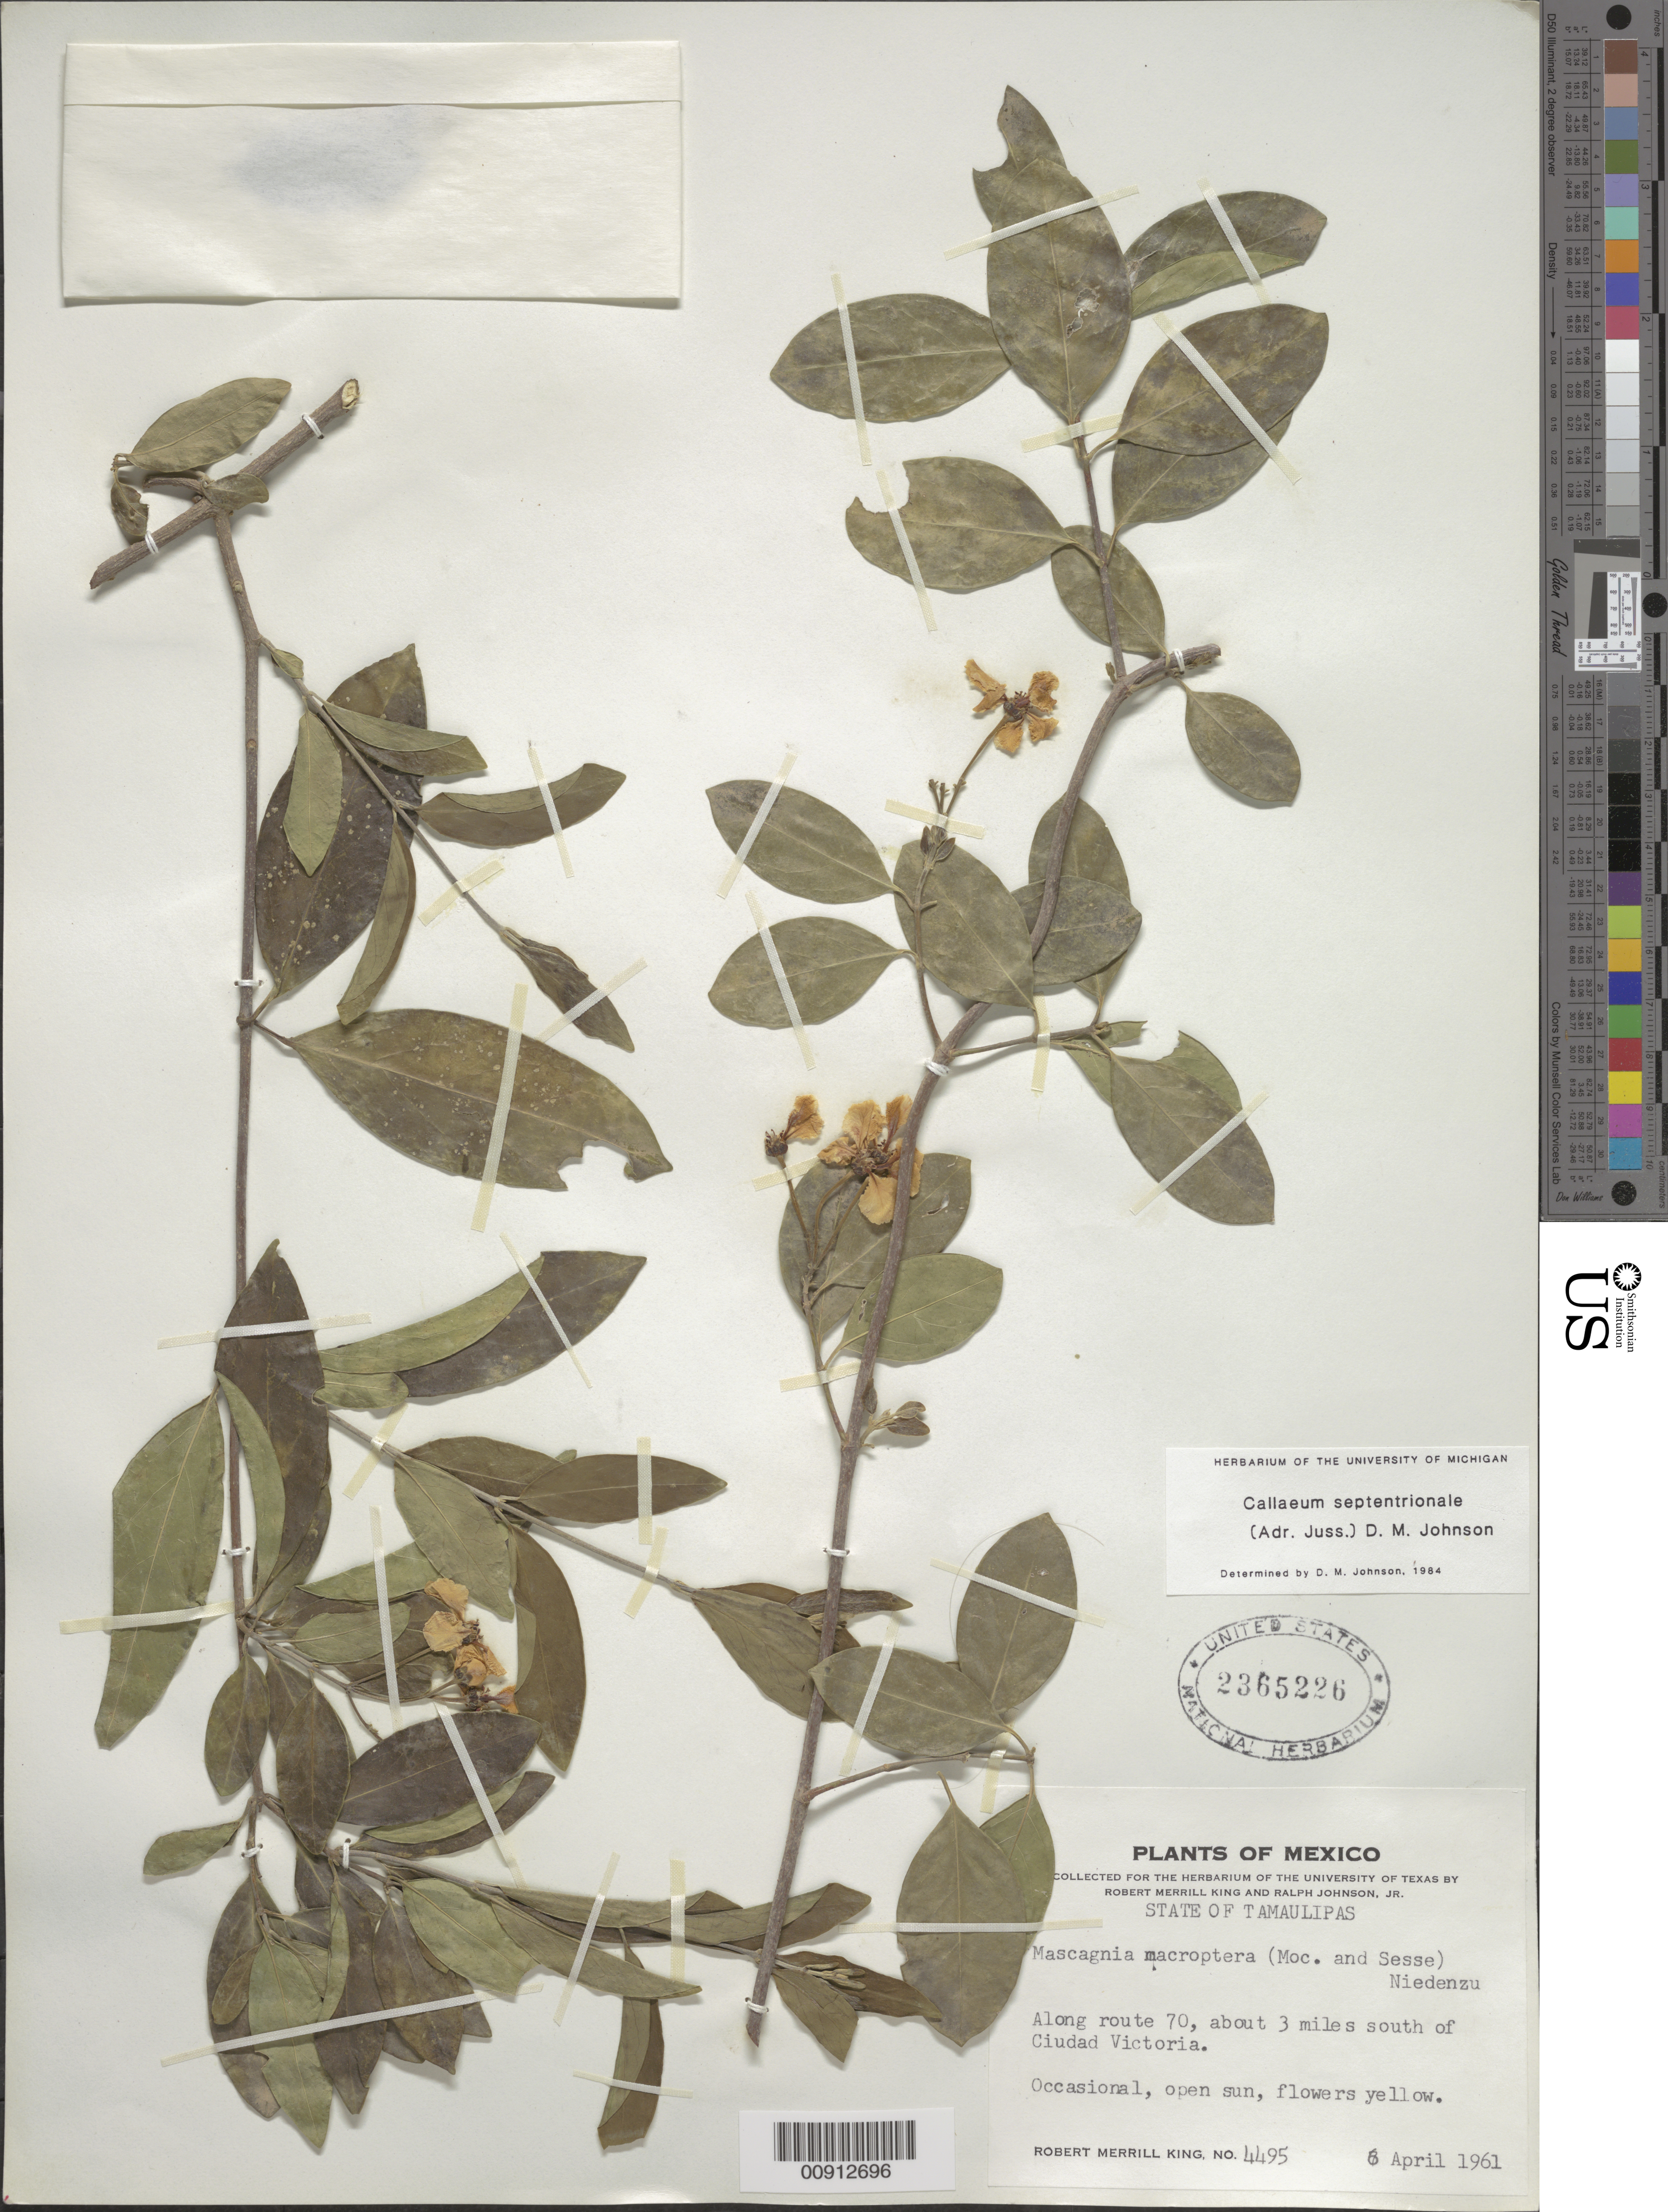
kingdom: Plantae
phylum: Tracheophyta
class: Magnoliopsida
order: Malpighiales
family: Malpighiaceae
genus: Callaeum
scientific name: Callaeum septentrionale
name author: (A. Juss.) D.M. Johnson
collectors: R. M. King & R. Johnson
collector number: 4495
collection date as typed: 06 Apr 1961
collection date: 1961-04-06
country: Mexico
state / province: Tamaulipas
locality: Along route 70, about 3 miles south of Ciudad Victoria, State of Tamaulipas.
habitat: Open sun.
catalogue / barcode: US 2365226